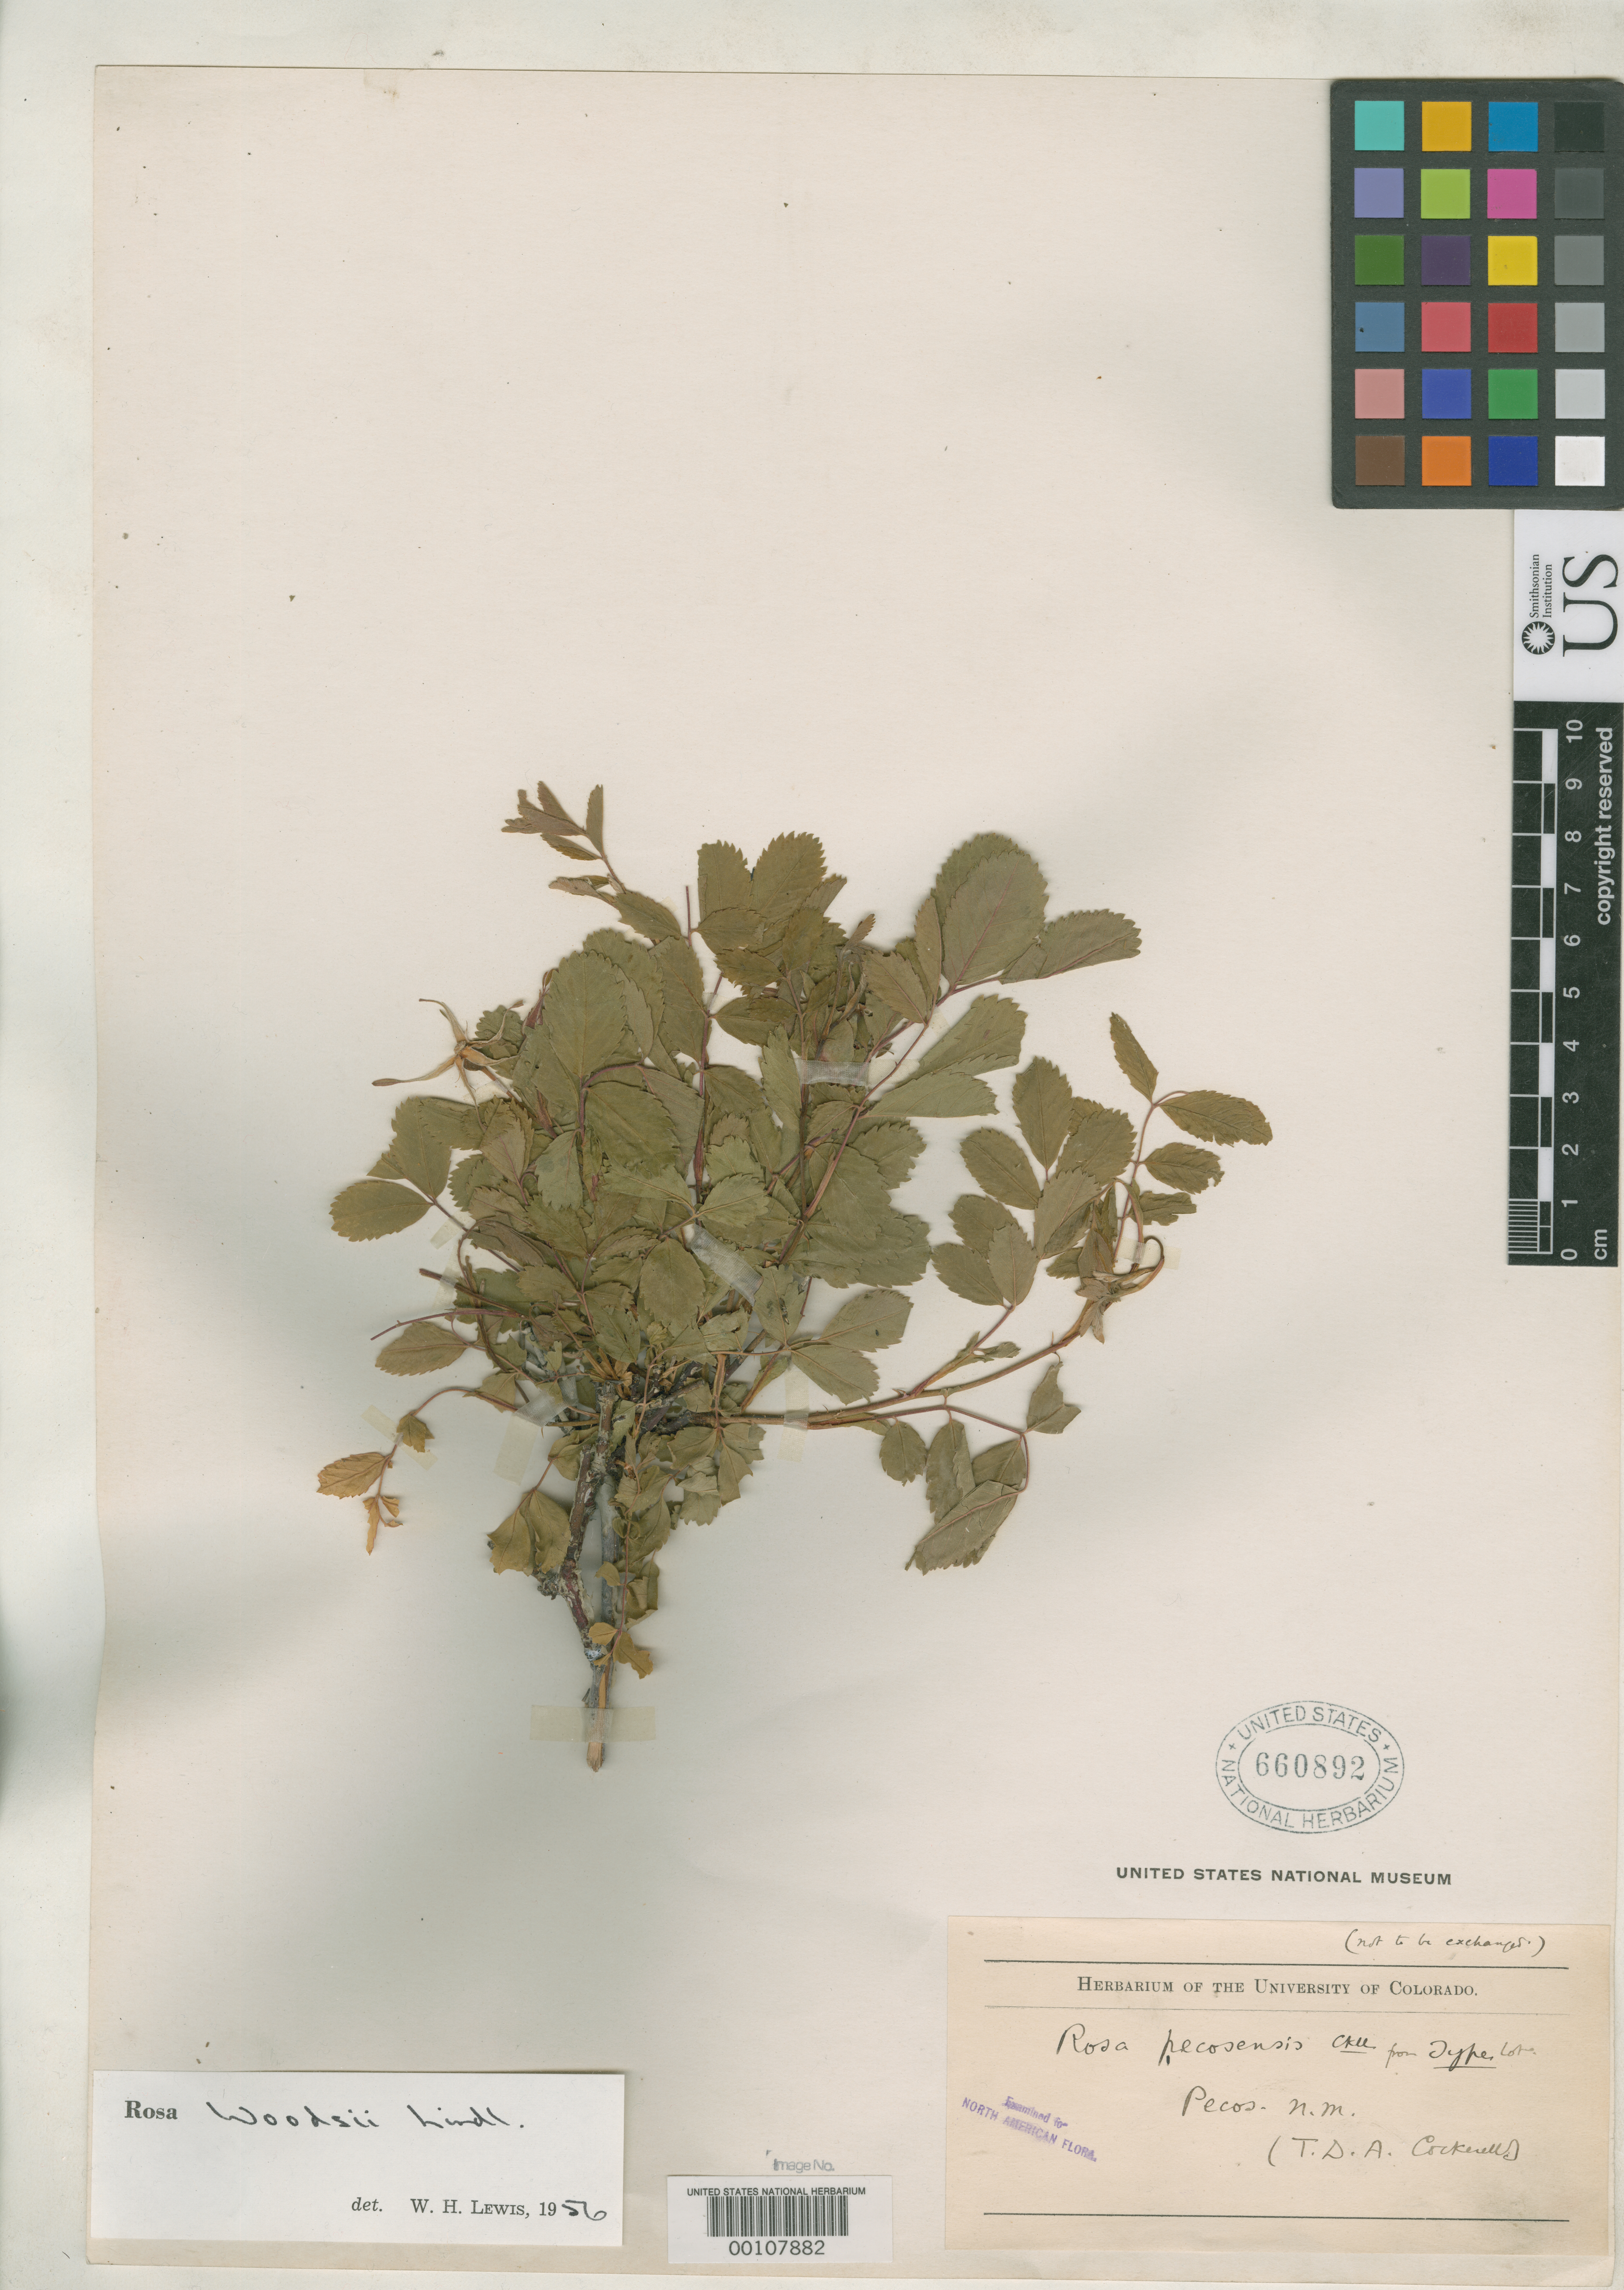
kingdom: Plantae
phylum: Tracheophyta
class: Magnoliopsida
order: Rosales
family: Rosaceae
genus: Rosa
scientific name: Rosa pecosensis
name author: Cockerell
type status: Type Collection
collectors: T. Cockerell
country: United States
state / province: Texas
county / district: Reeves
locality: Pecos.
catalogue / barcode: US 660892